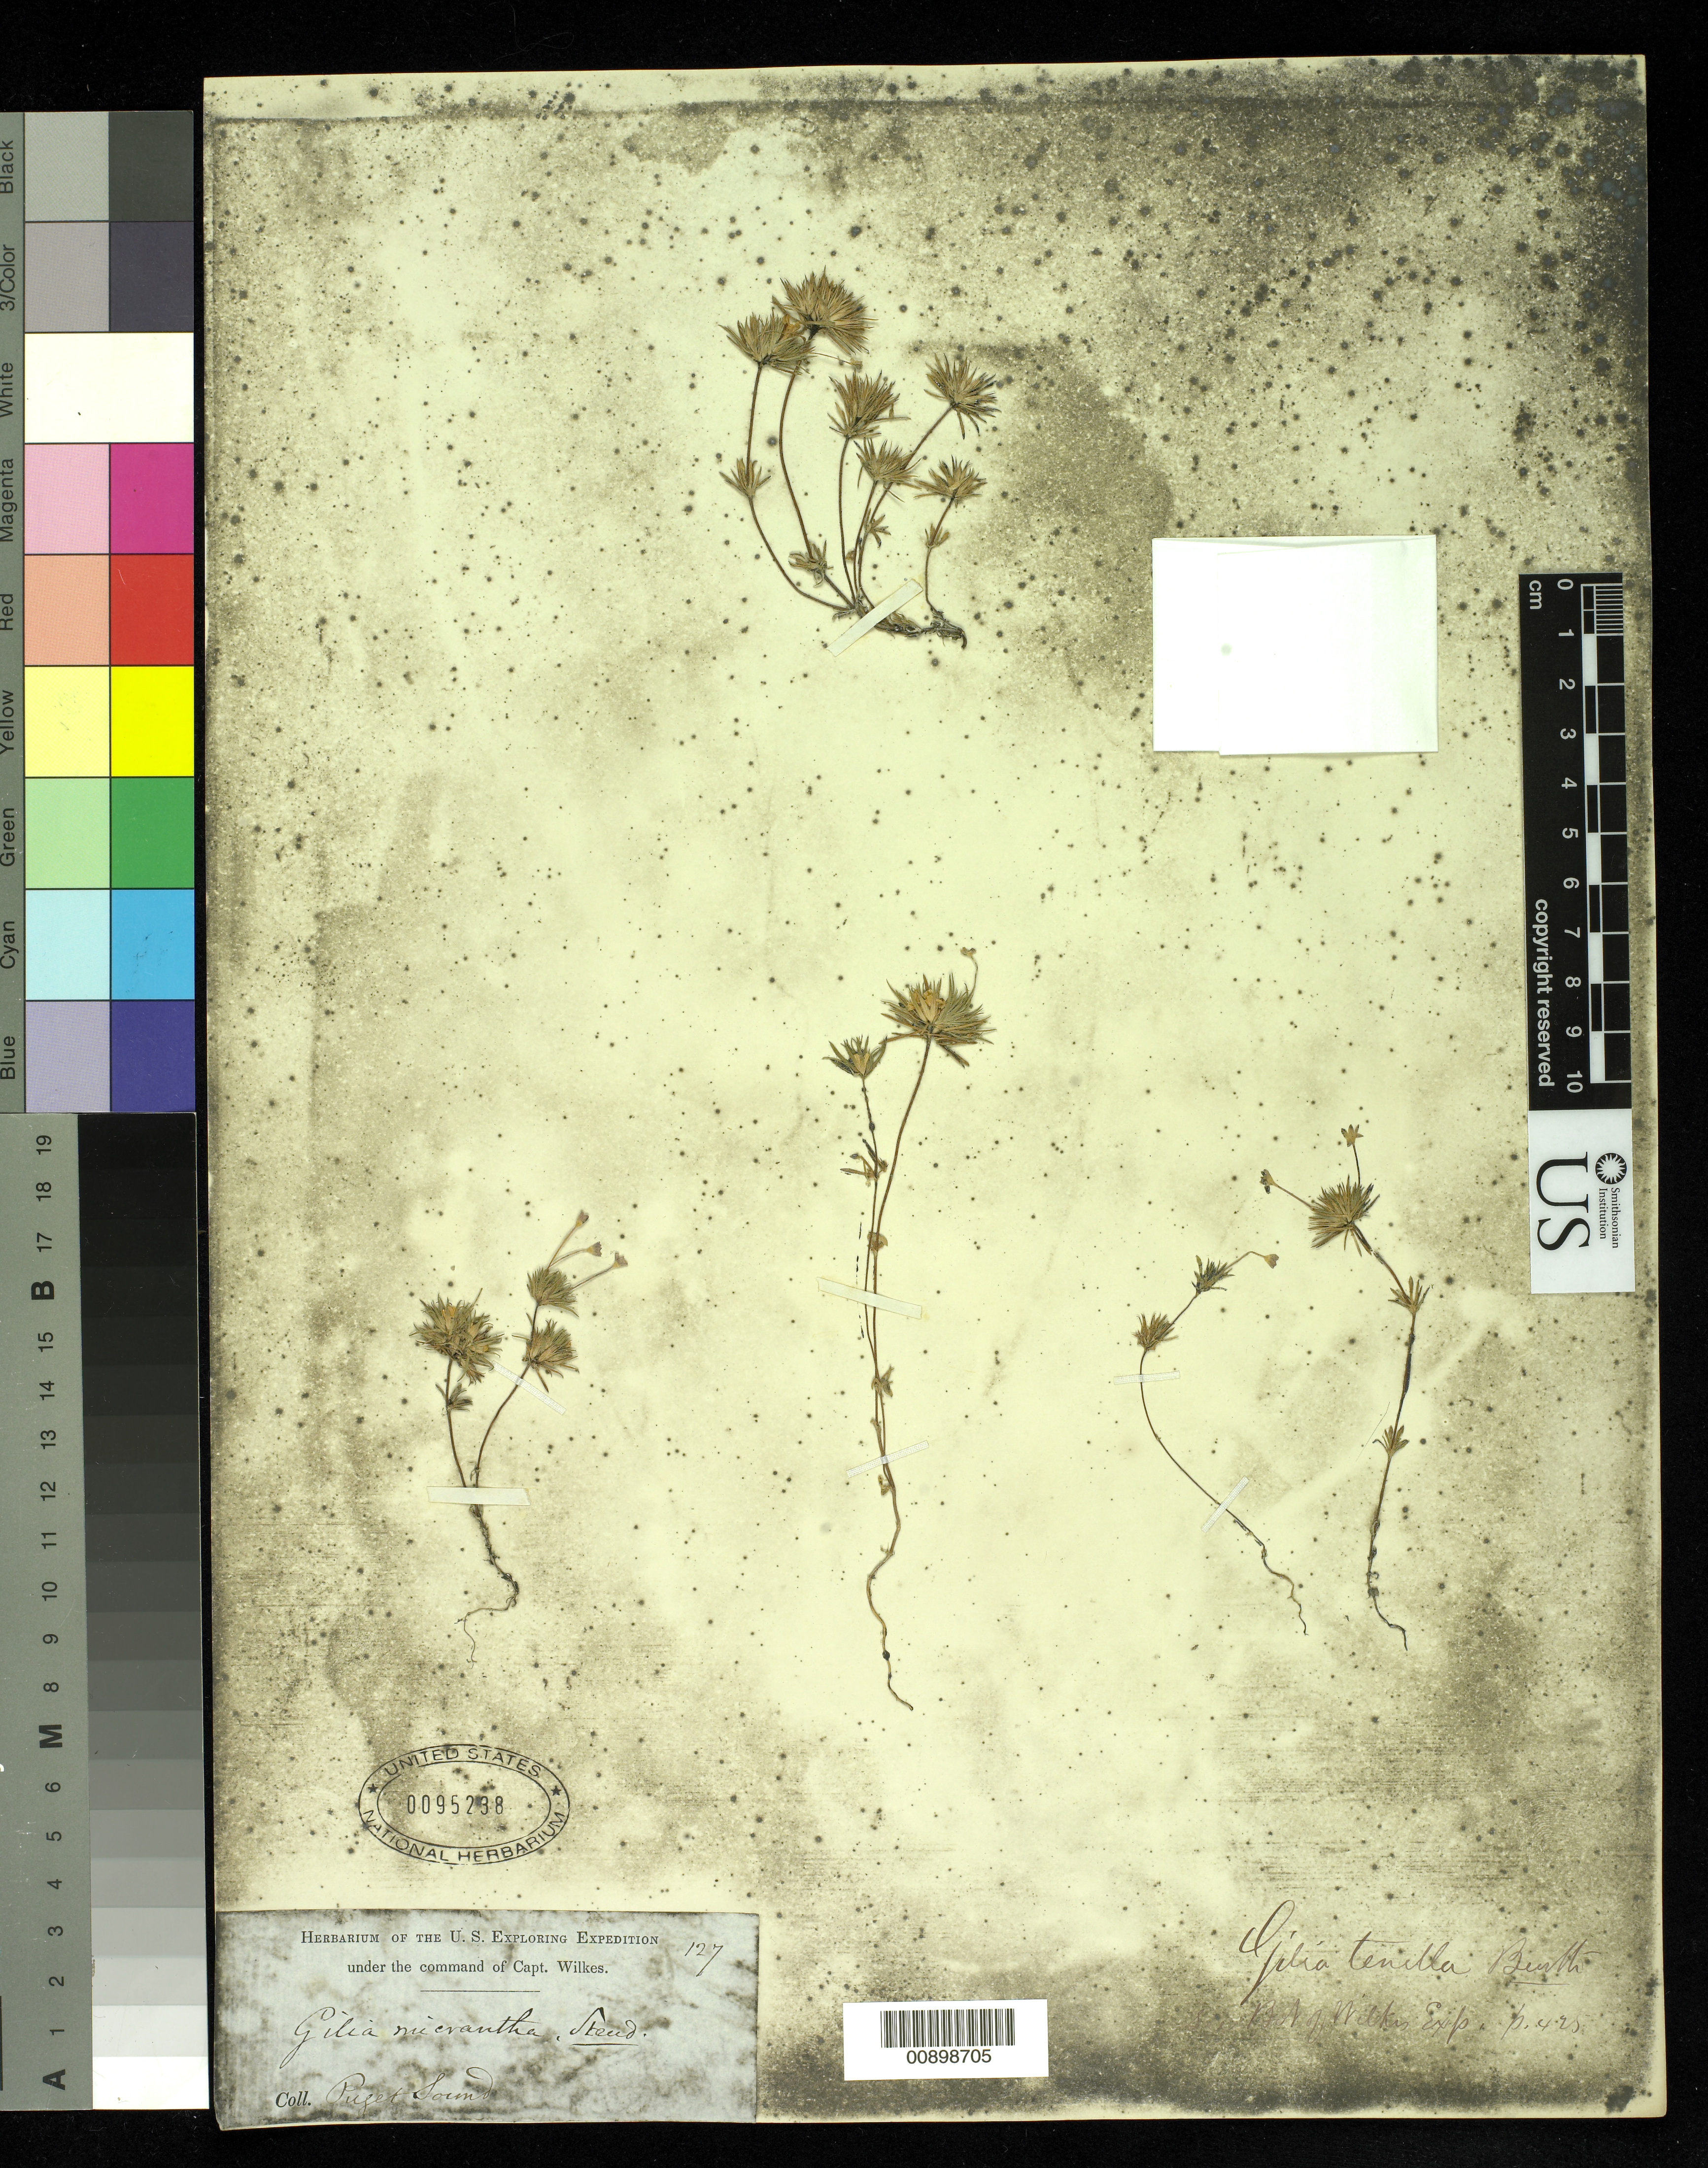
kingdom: Plantae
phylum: Tracheophyta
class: Magnoliopsida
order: Ericales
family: Polemoniaceae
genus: Leptosiphon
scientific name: Leptosiphon bicolor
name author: Nutt.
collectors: Wilkes Explor. Exped.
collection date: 1838/1842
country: United States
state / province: Washington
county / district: King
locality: Puget Sound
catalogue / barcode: US 95238